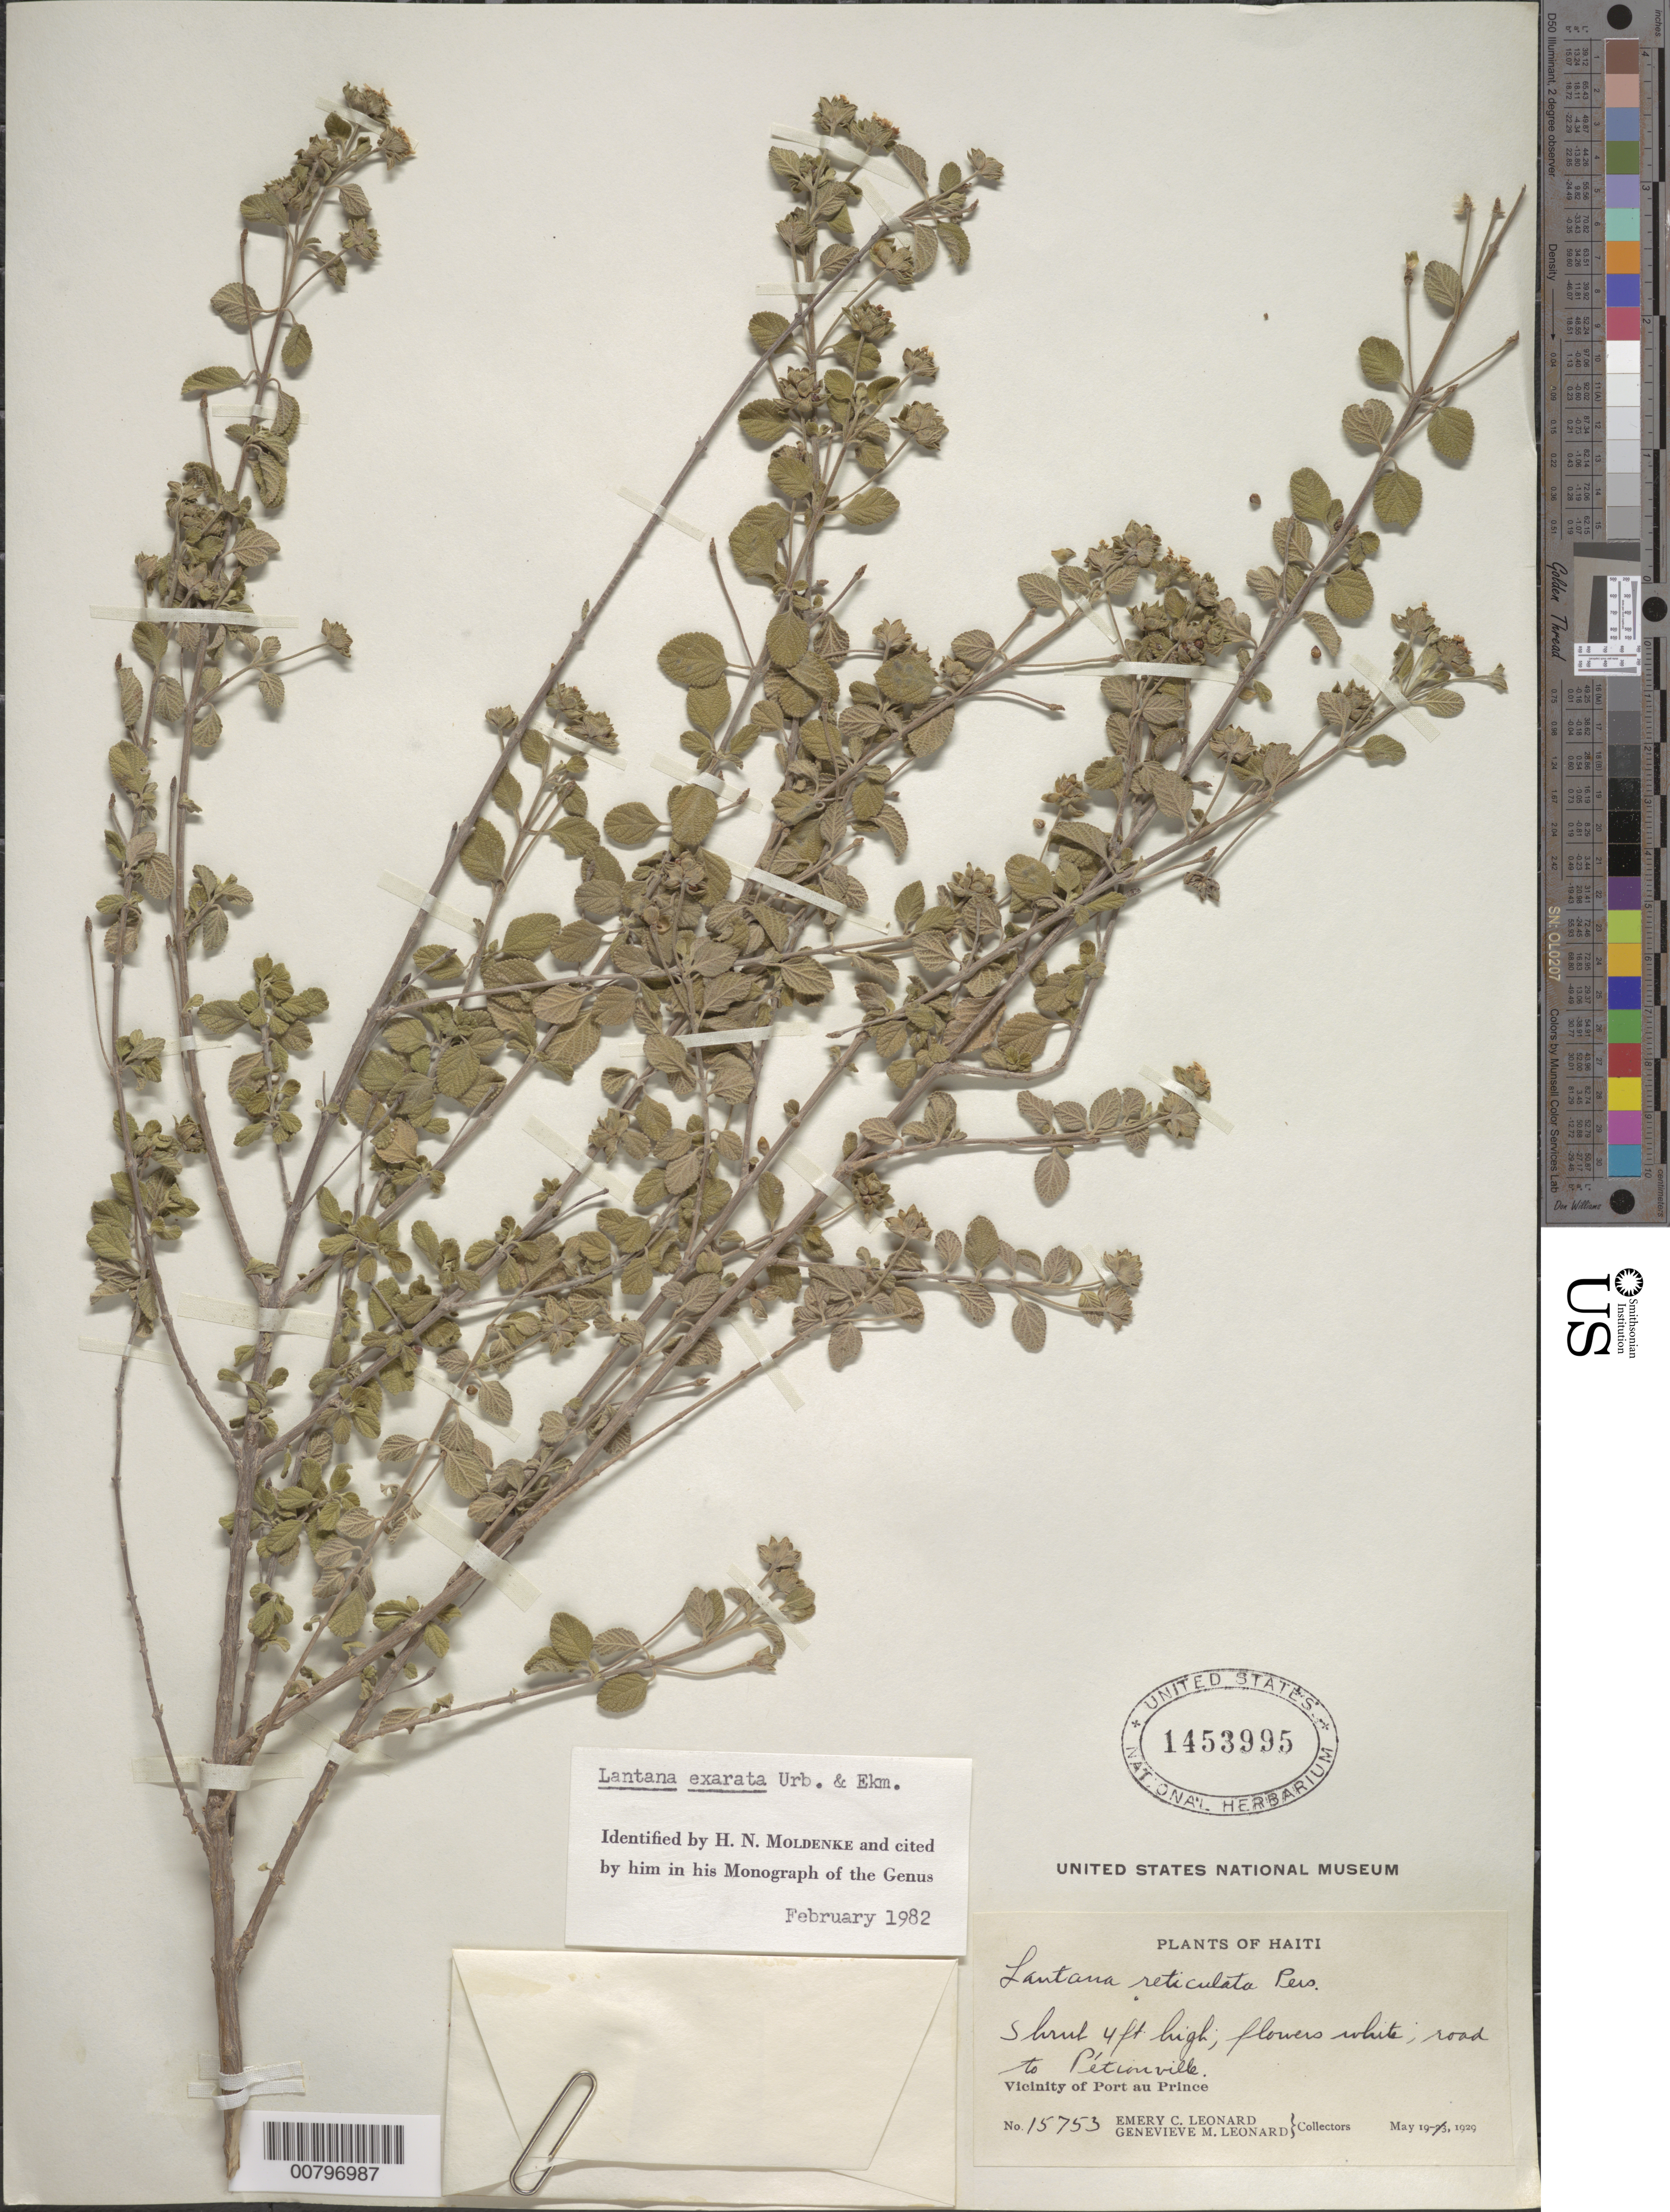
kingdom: Plantae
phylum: Tracheophyta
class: Magnoliopsida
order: Lamiales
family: Verbenaceae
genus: Lantana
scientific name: Lantana exarata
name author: Urb. & Ekman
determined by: Moldenke, H. N.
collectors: E. C. Leonard & G. M. Leonard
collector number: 15753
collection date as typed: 19 May 1929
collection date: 1929-05-19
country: Haiti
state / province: Ouest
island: Hispaniola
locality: Vicinity of Port-au-Prince, road to Pétionville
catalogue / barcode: US 1453995